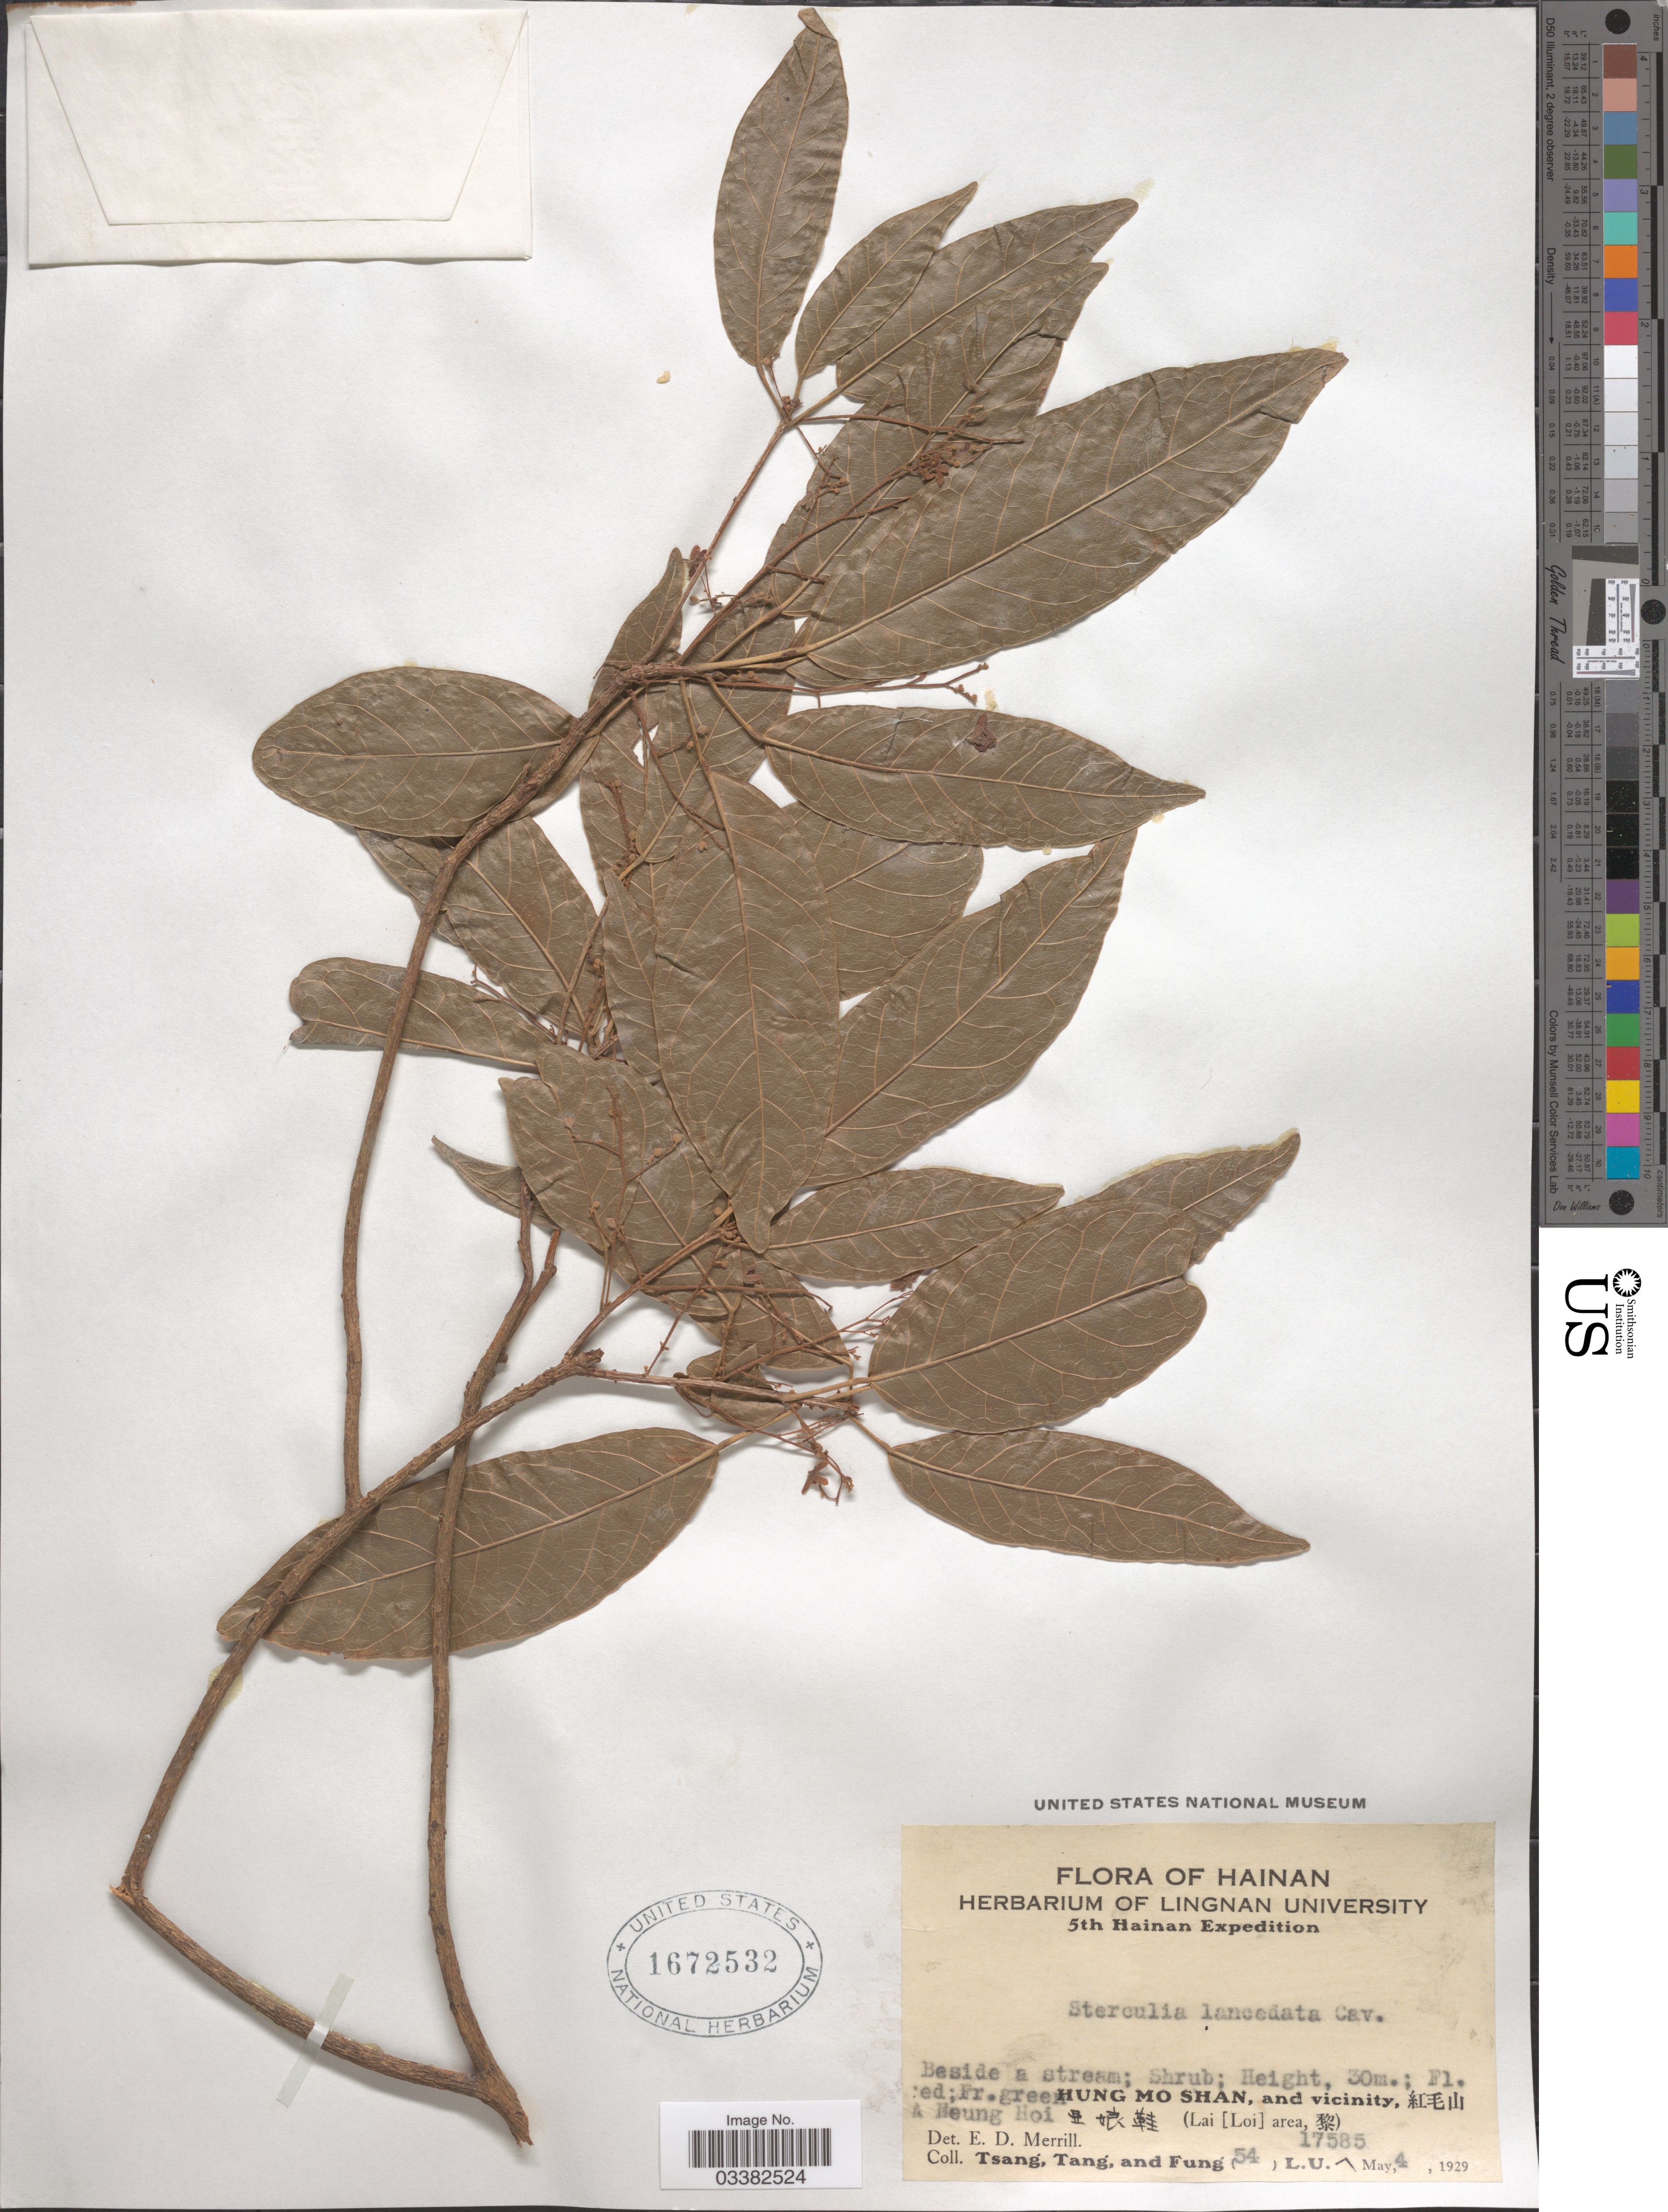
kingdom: Plantae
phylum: Tracheophyta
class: Magnoliopsida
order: Malvales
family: Malvaceae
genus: Sterculia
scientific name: Sterculia lanceolata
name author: Cav.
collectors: -. T'sang, -- Tang & Fung, --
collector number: (54) L.U. 17585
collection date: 1929-05-04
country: China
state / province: Hainan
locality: Hung Mo Shan, and vicinity. X. (Lai [Loi] area, X). A Neung Hoi X.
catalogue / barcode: US 1672532